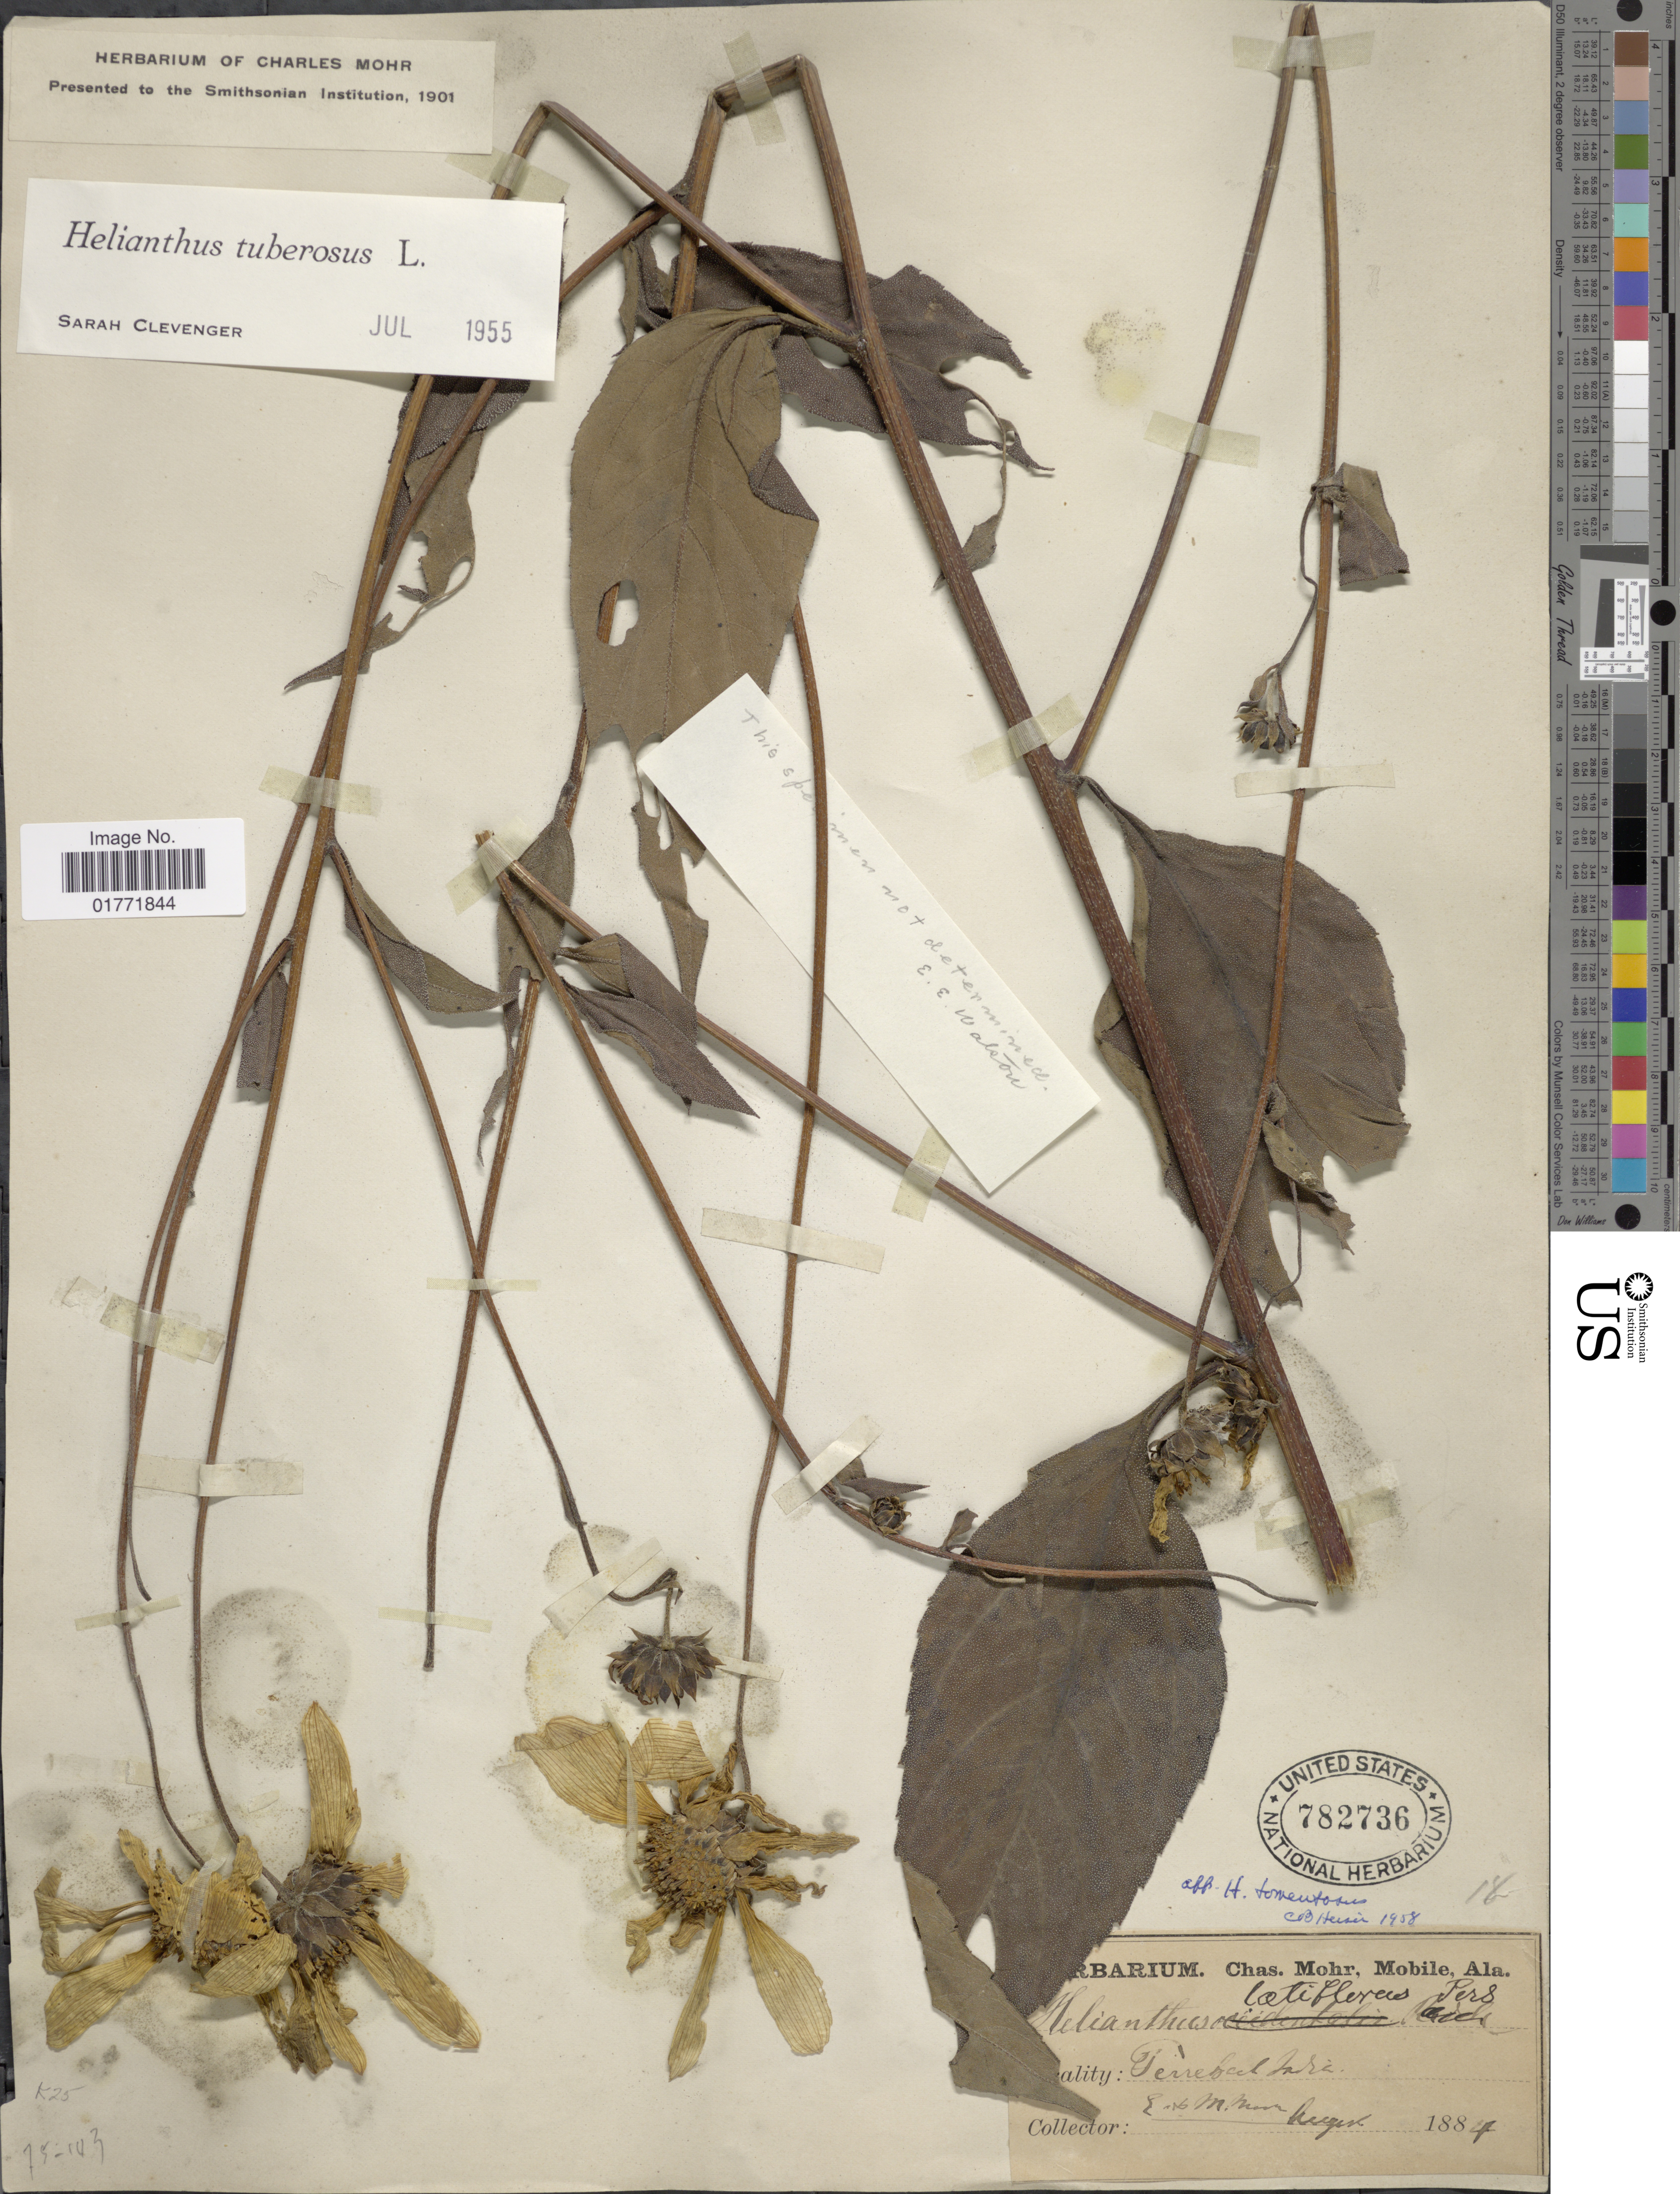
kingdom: Plantae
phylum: Tracheophyta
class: Magnoliopsida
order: Asterales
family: Asteraceae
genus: Helianthus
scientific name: Helianthus tomentosus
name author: Michx.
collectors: C. T. Mohr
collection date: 1884-08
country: United States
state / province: Indiana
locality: Terrehaut.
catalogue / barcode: US 782736